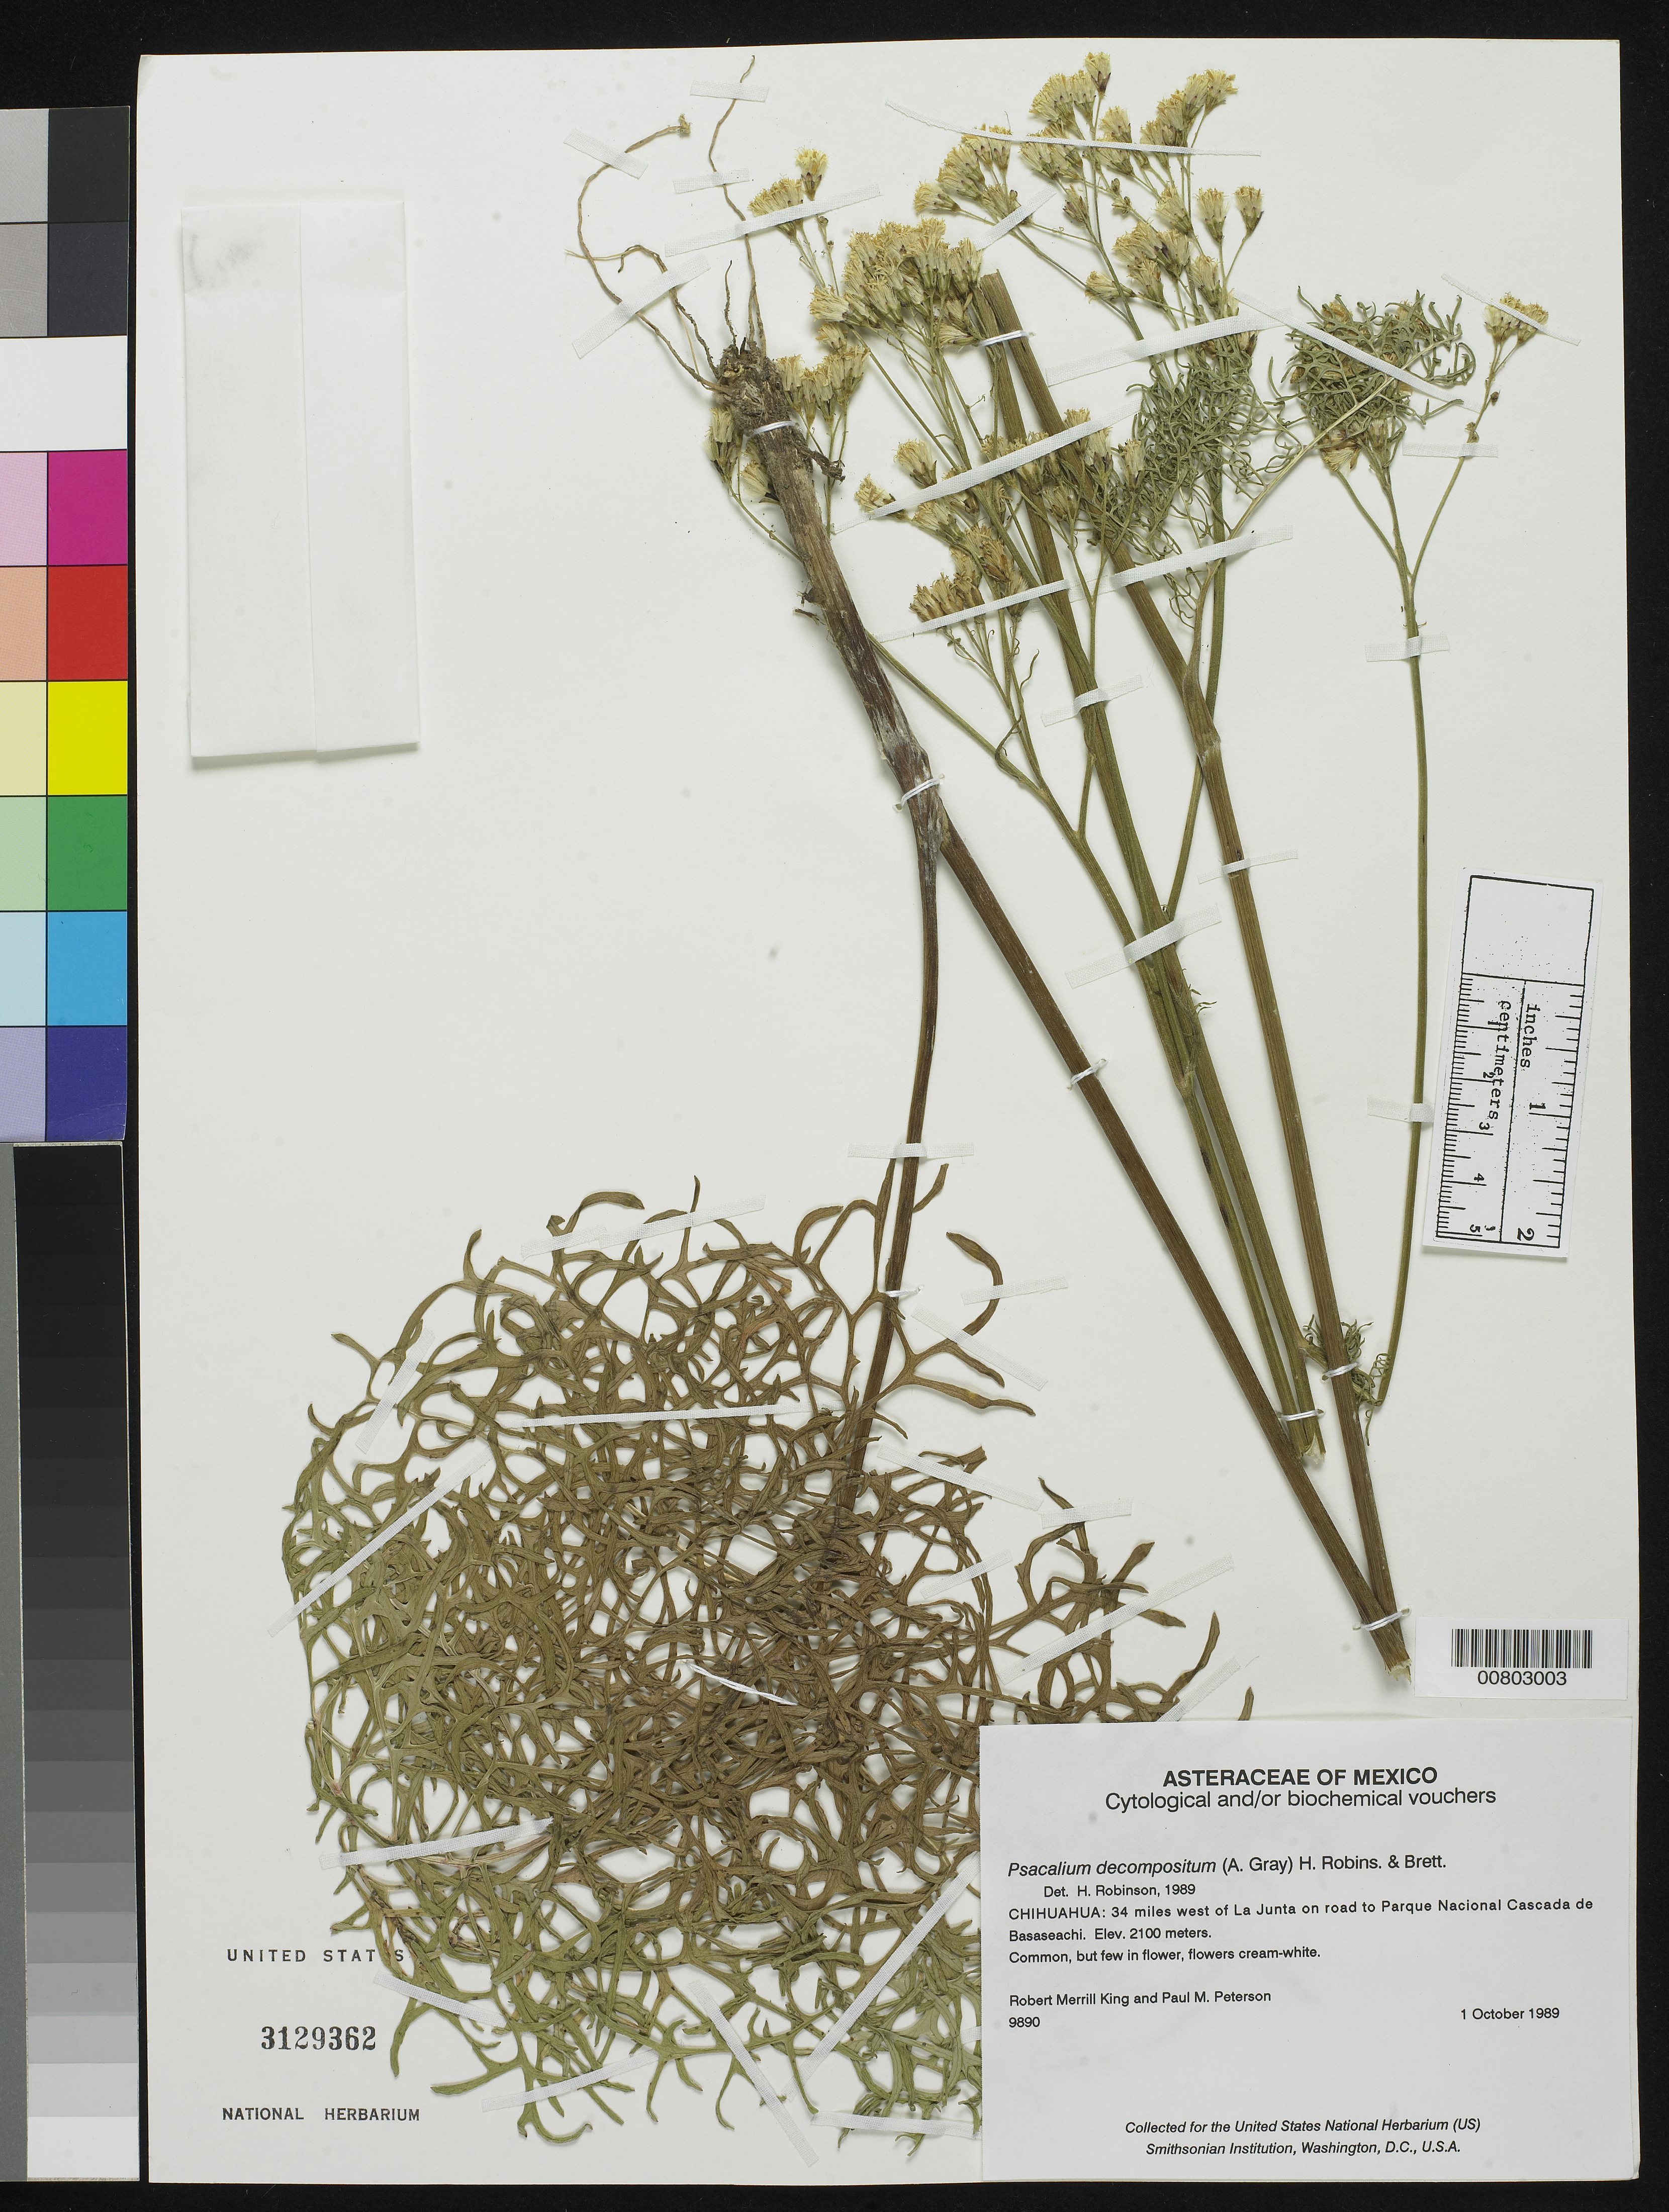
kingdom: Plantae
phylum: Tracheophyta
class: Magnoliopsida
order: Asterales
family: Asteraceae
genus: Psacalium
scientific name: Psacalium decompositum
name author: (A. Gray) H. Rob. & Brettell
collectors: R. M. King & P. M. Peterson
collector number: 9890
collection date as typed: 01 Oct 1989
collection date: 1989-10-01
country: Mexico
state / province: Chihuahua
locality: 34 mi. W of La Junta on road to Parque Nacional Cascada de Basaseachic, Chihuahua.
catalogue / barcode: US 3129362